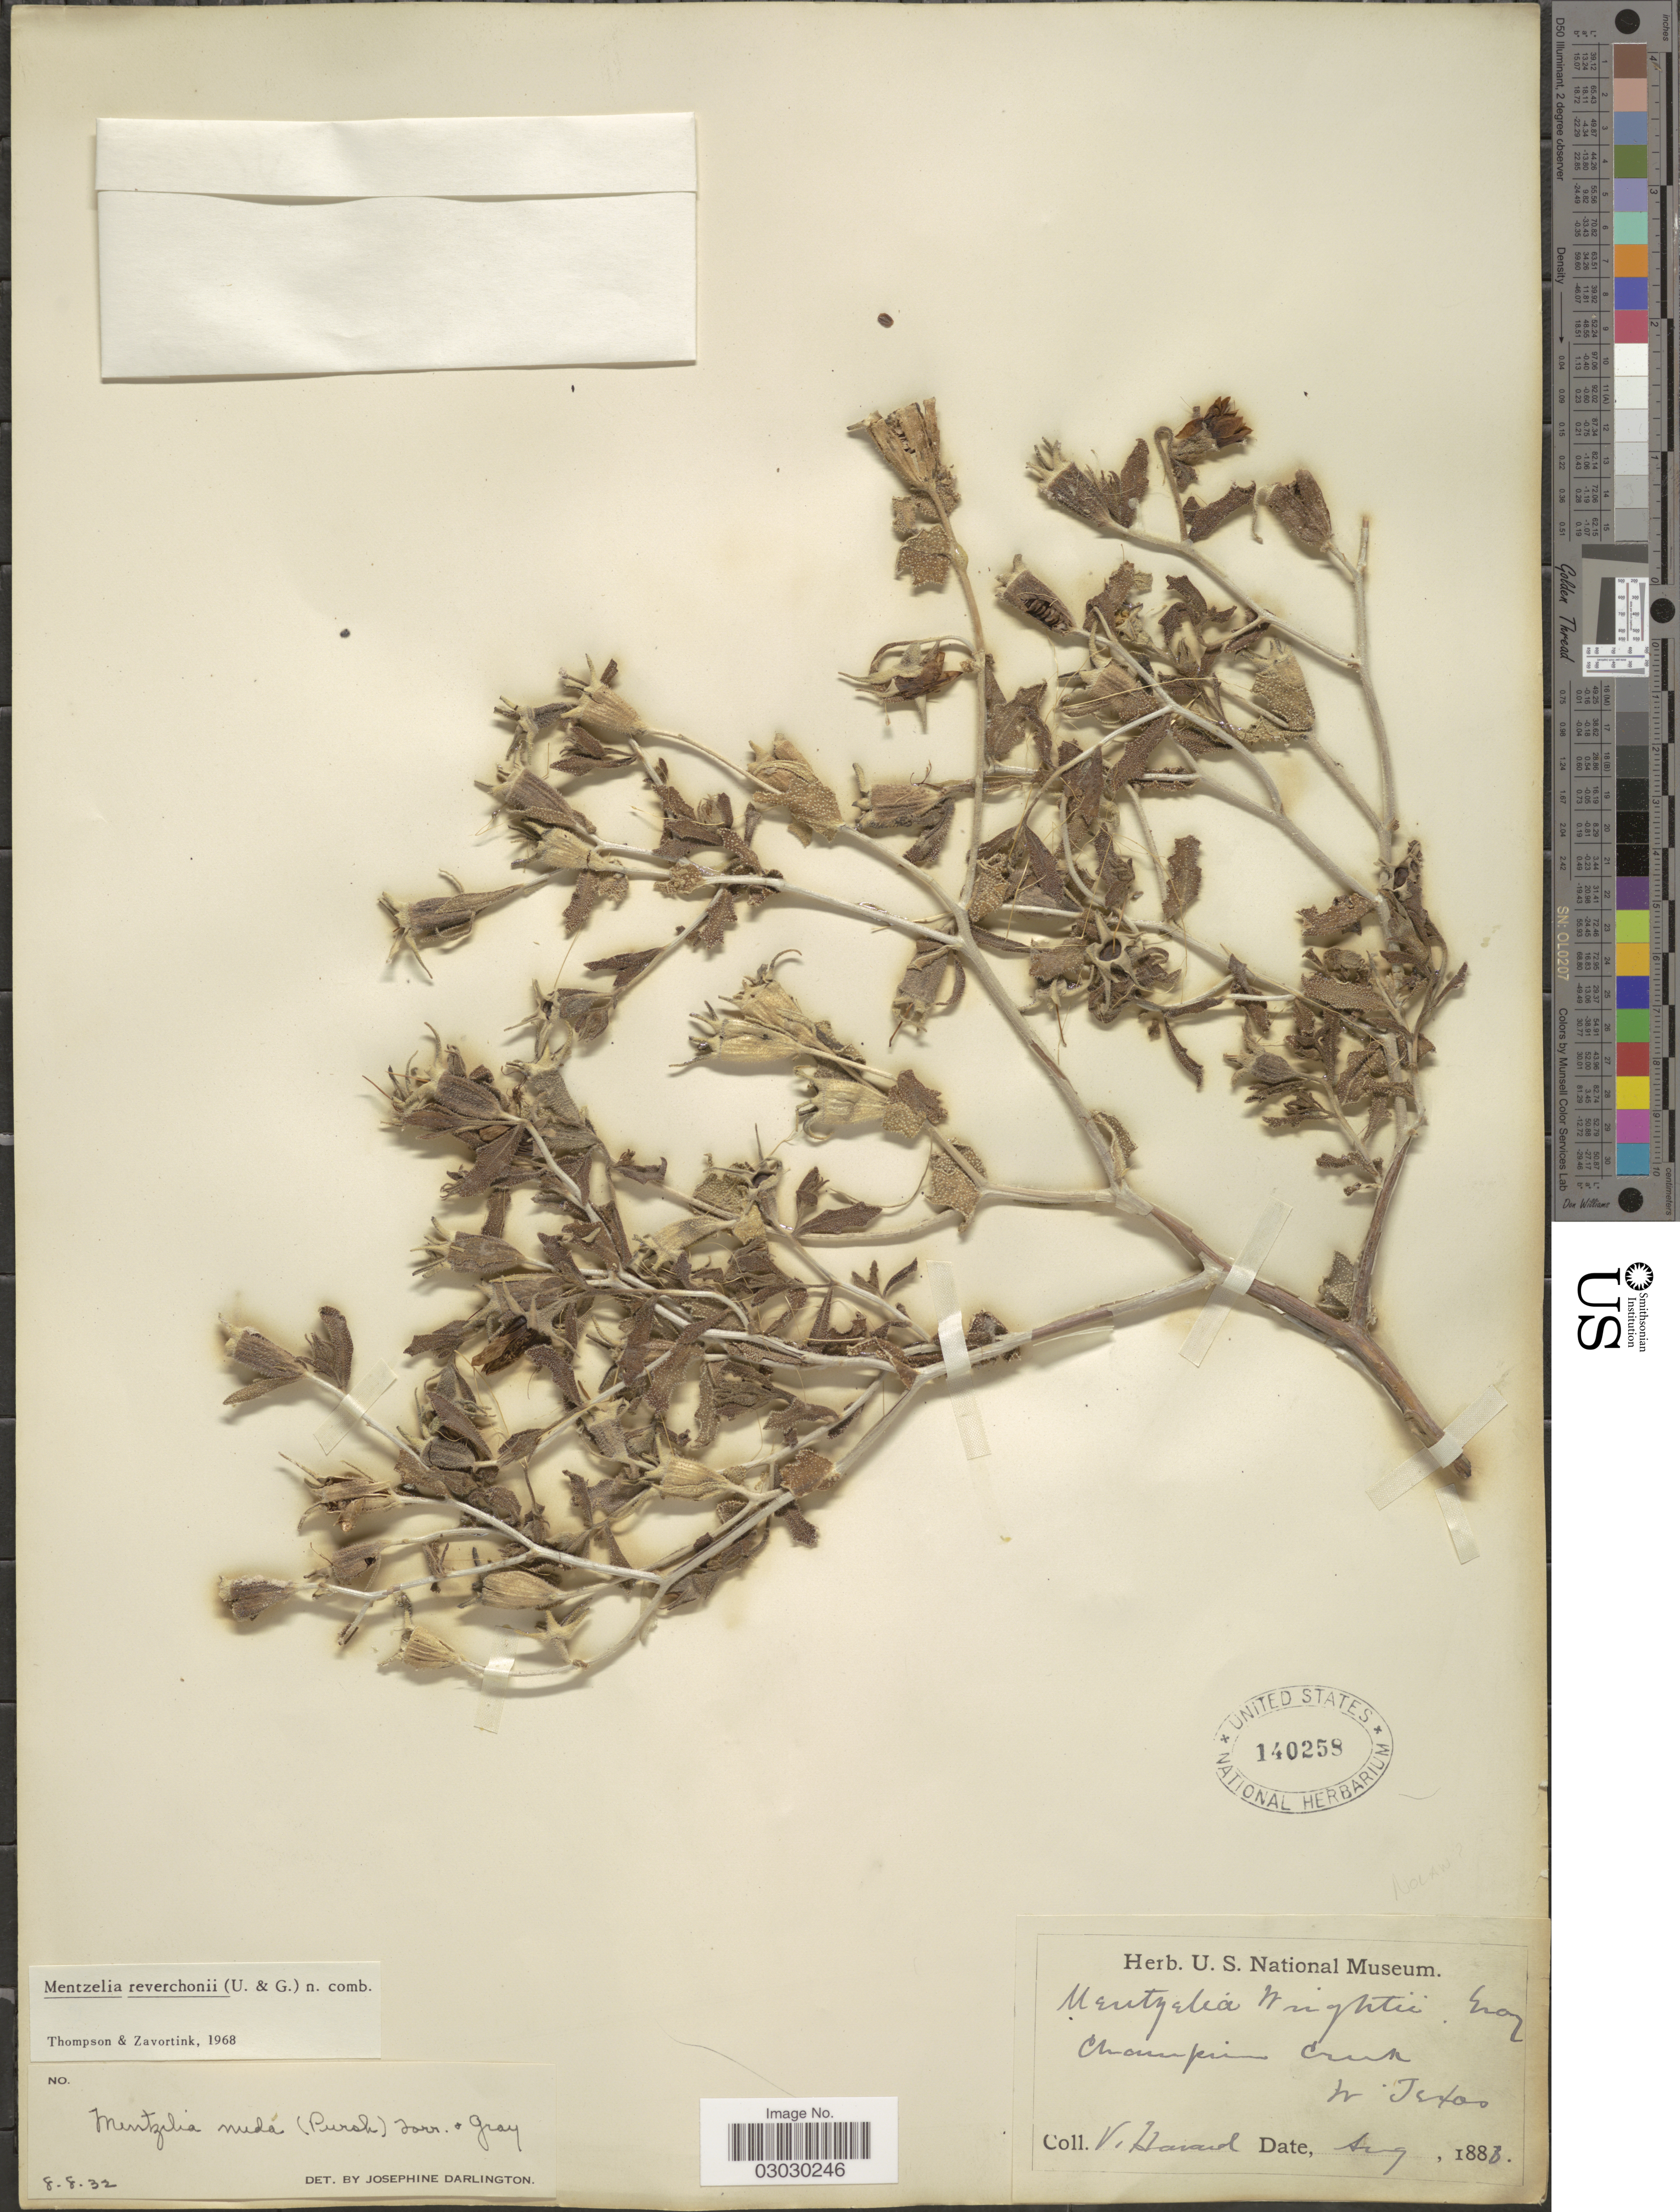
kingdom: Plantae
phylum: Tracheophyta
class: Magnoliopsida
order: Cornales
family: Loasaceae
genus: Mentzelia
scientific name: Mentzelia reverchonii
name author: (Urb.) H.J. Thomps. & Zavort.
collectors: V. Havard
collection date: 1880-08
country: United States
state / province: Texas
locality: Champion Creek, W. Texas.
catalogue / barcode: US 140258